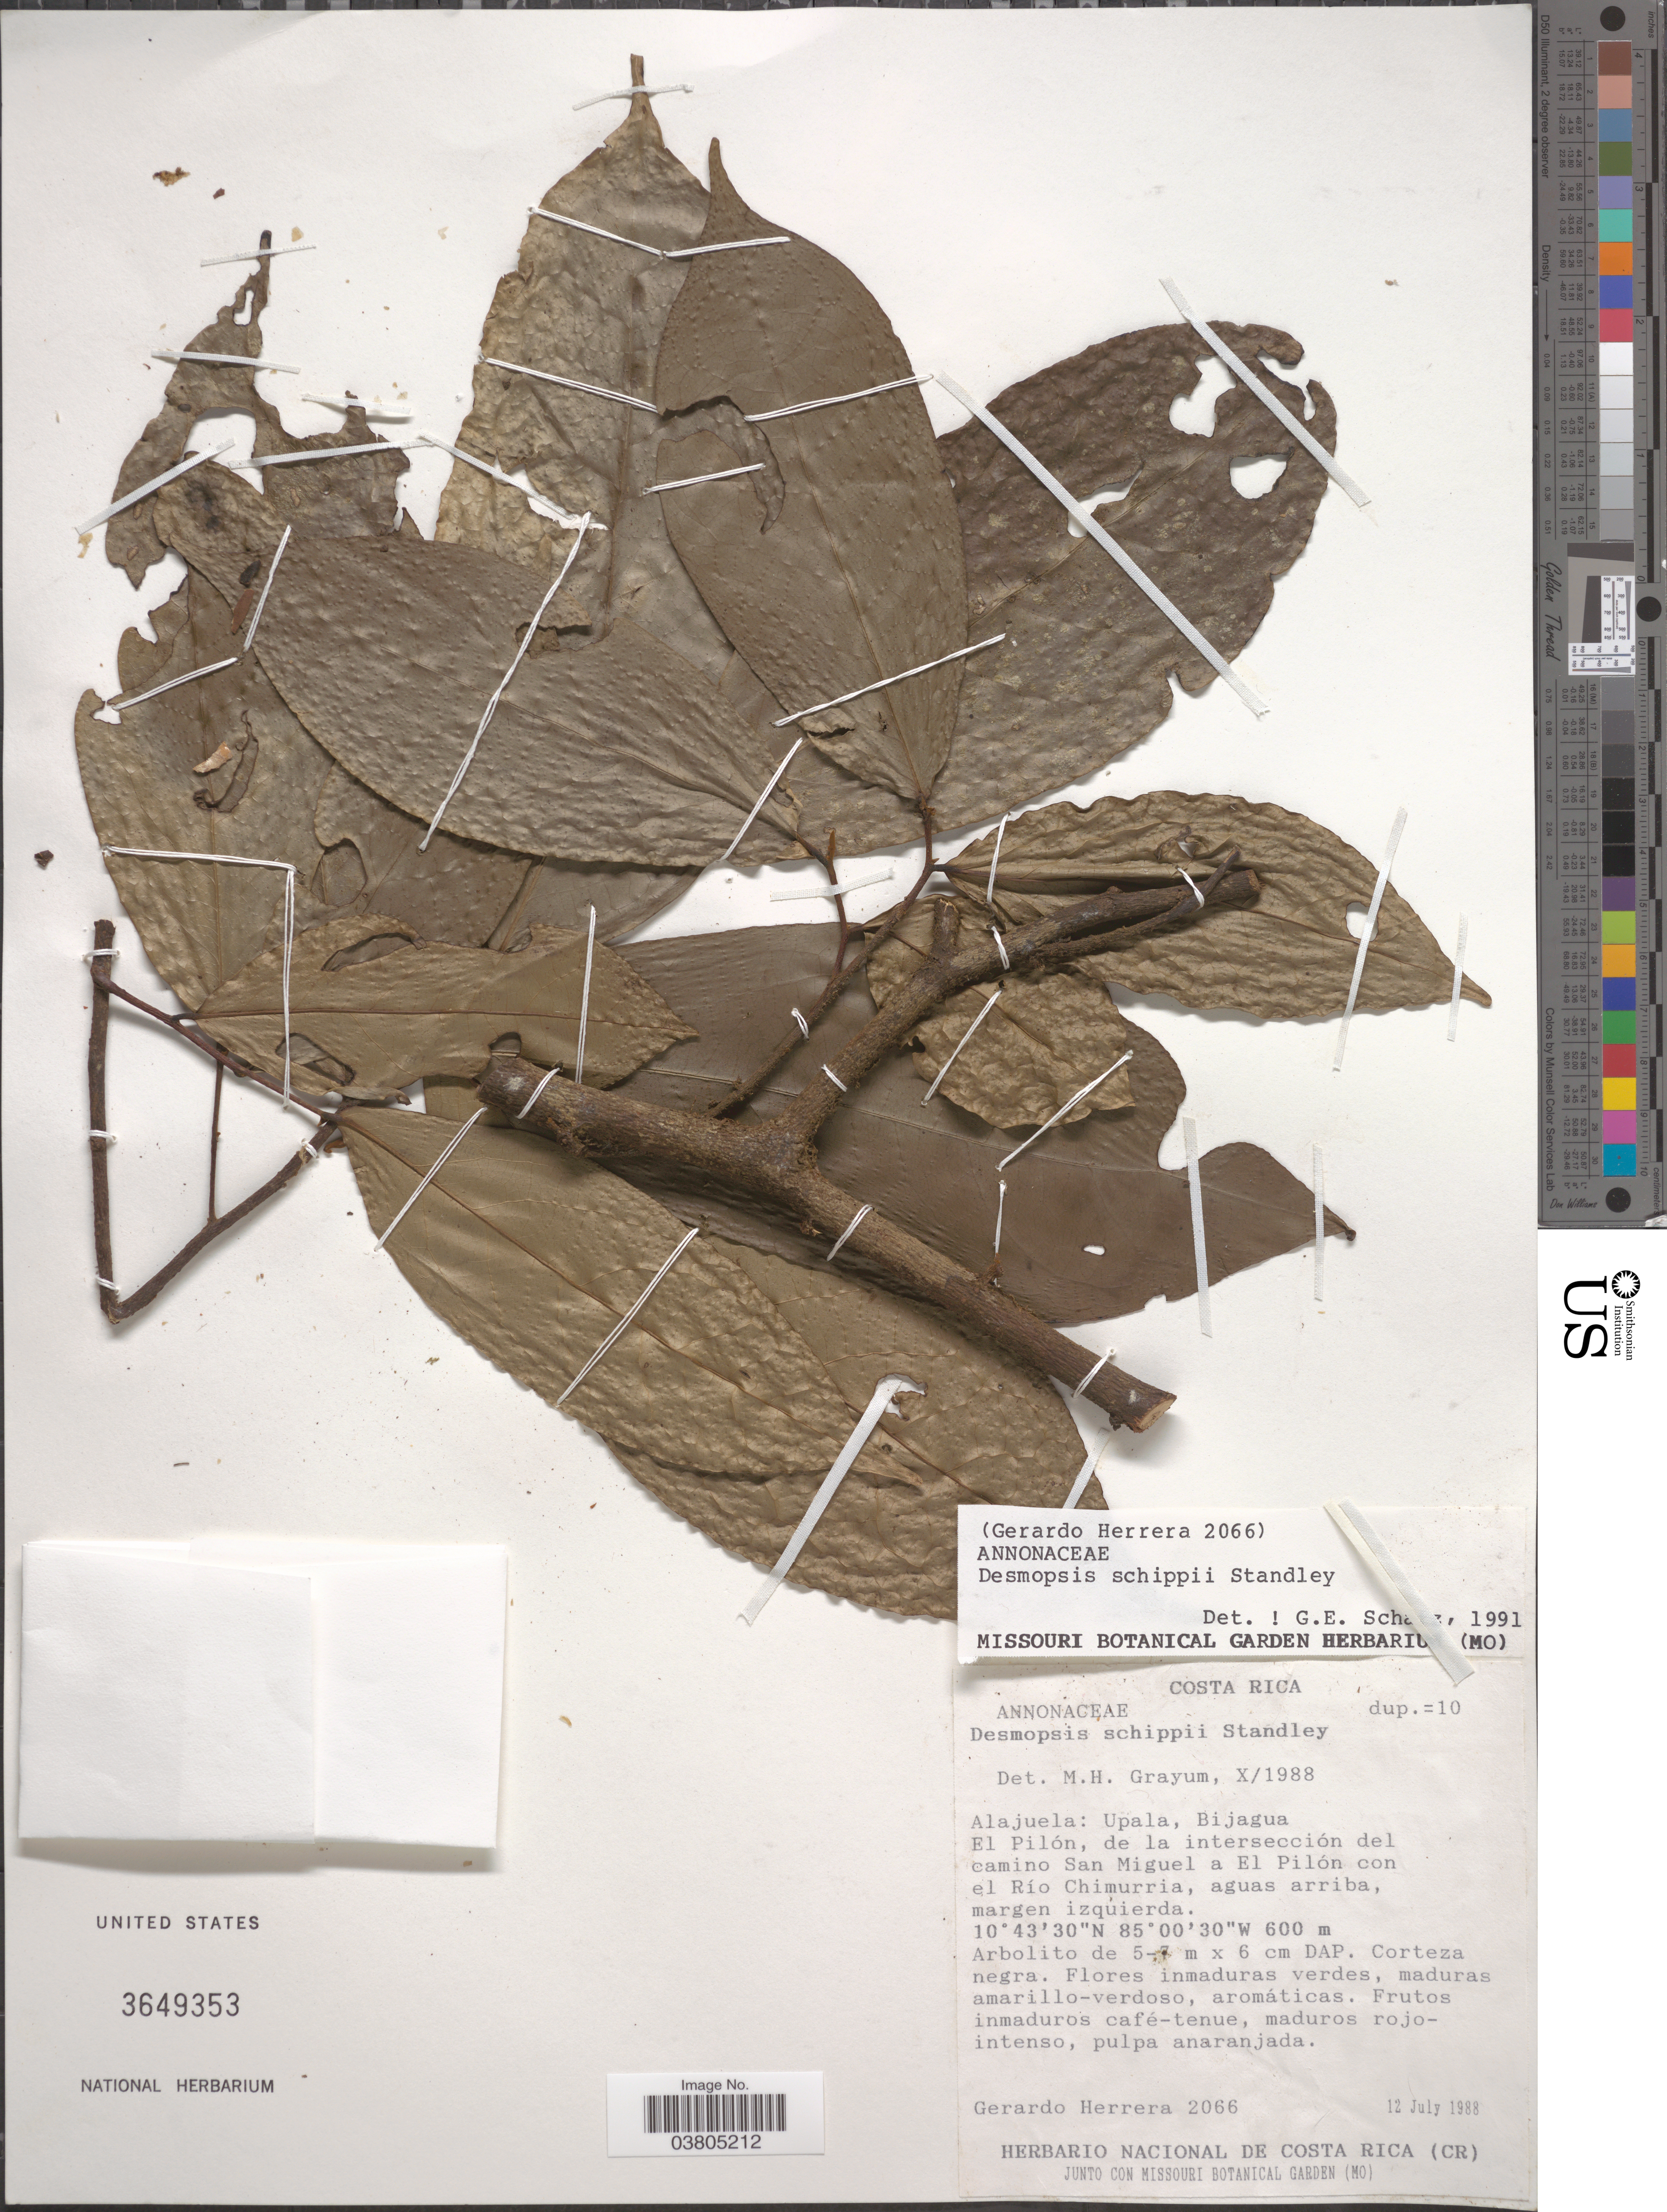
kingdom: Plantae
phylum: Tracheophyta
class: Magnoliopsida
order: Magnoliales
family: Annonaceae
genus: Desmopsis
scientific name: Desmopsis schippii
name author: Standl.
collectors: G. Herrera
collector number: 2066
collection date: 1988-07-12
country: Costa Rica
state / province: Alajuela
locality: Upala, Bijagua. El Pilón, de la intersección del camino San Miguel a El Pilón con el Río Chimurria.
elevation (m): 600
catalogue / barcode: US 3649353